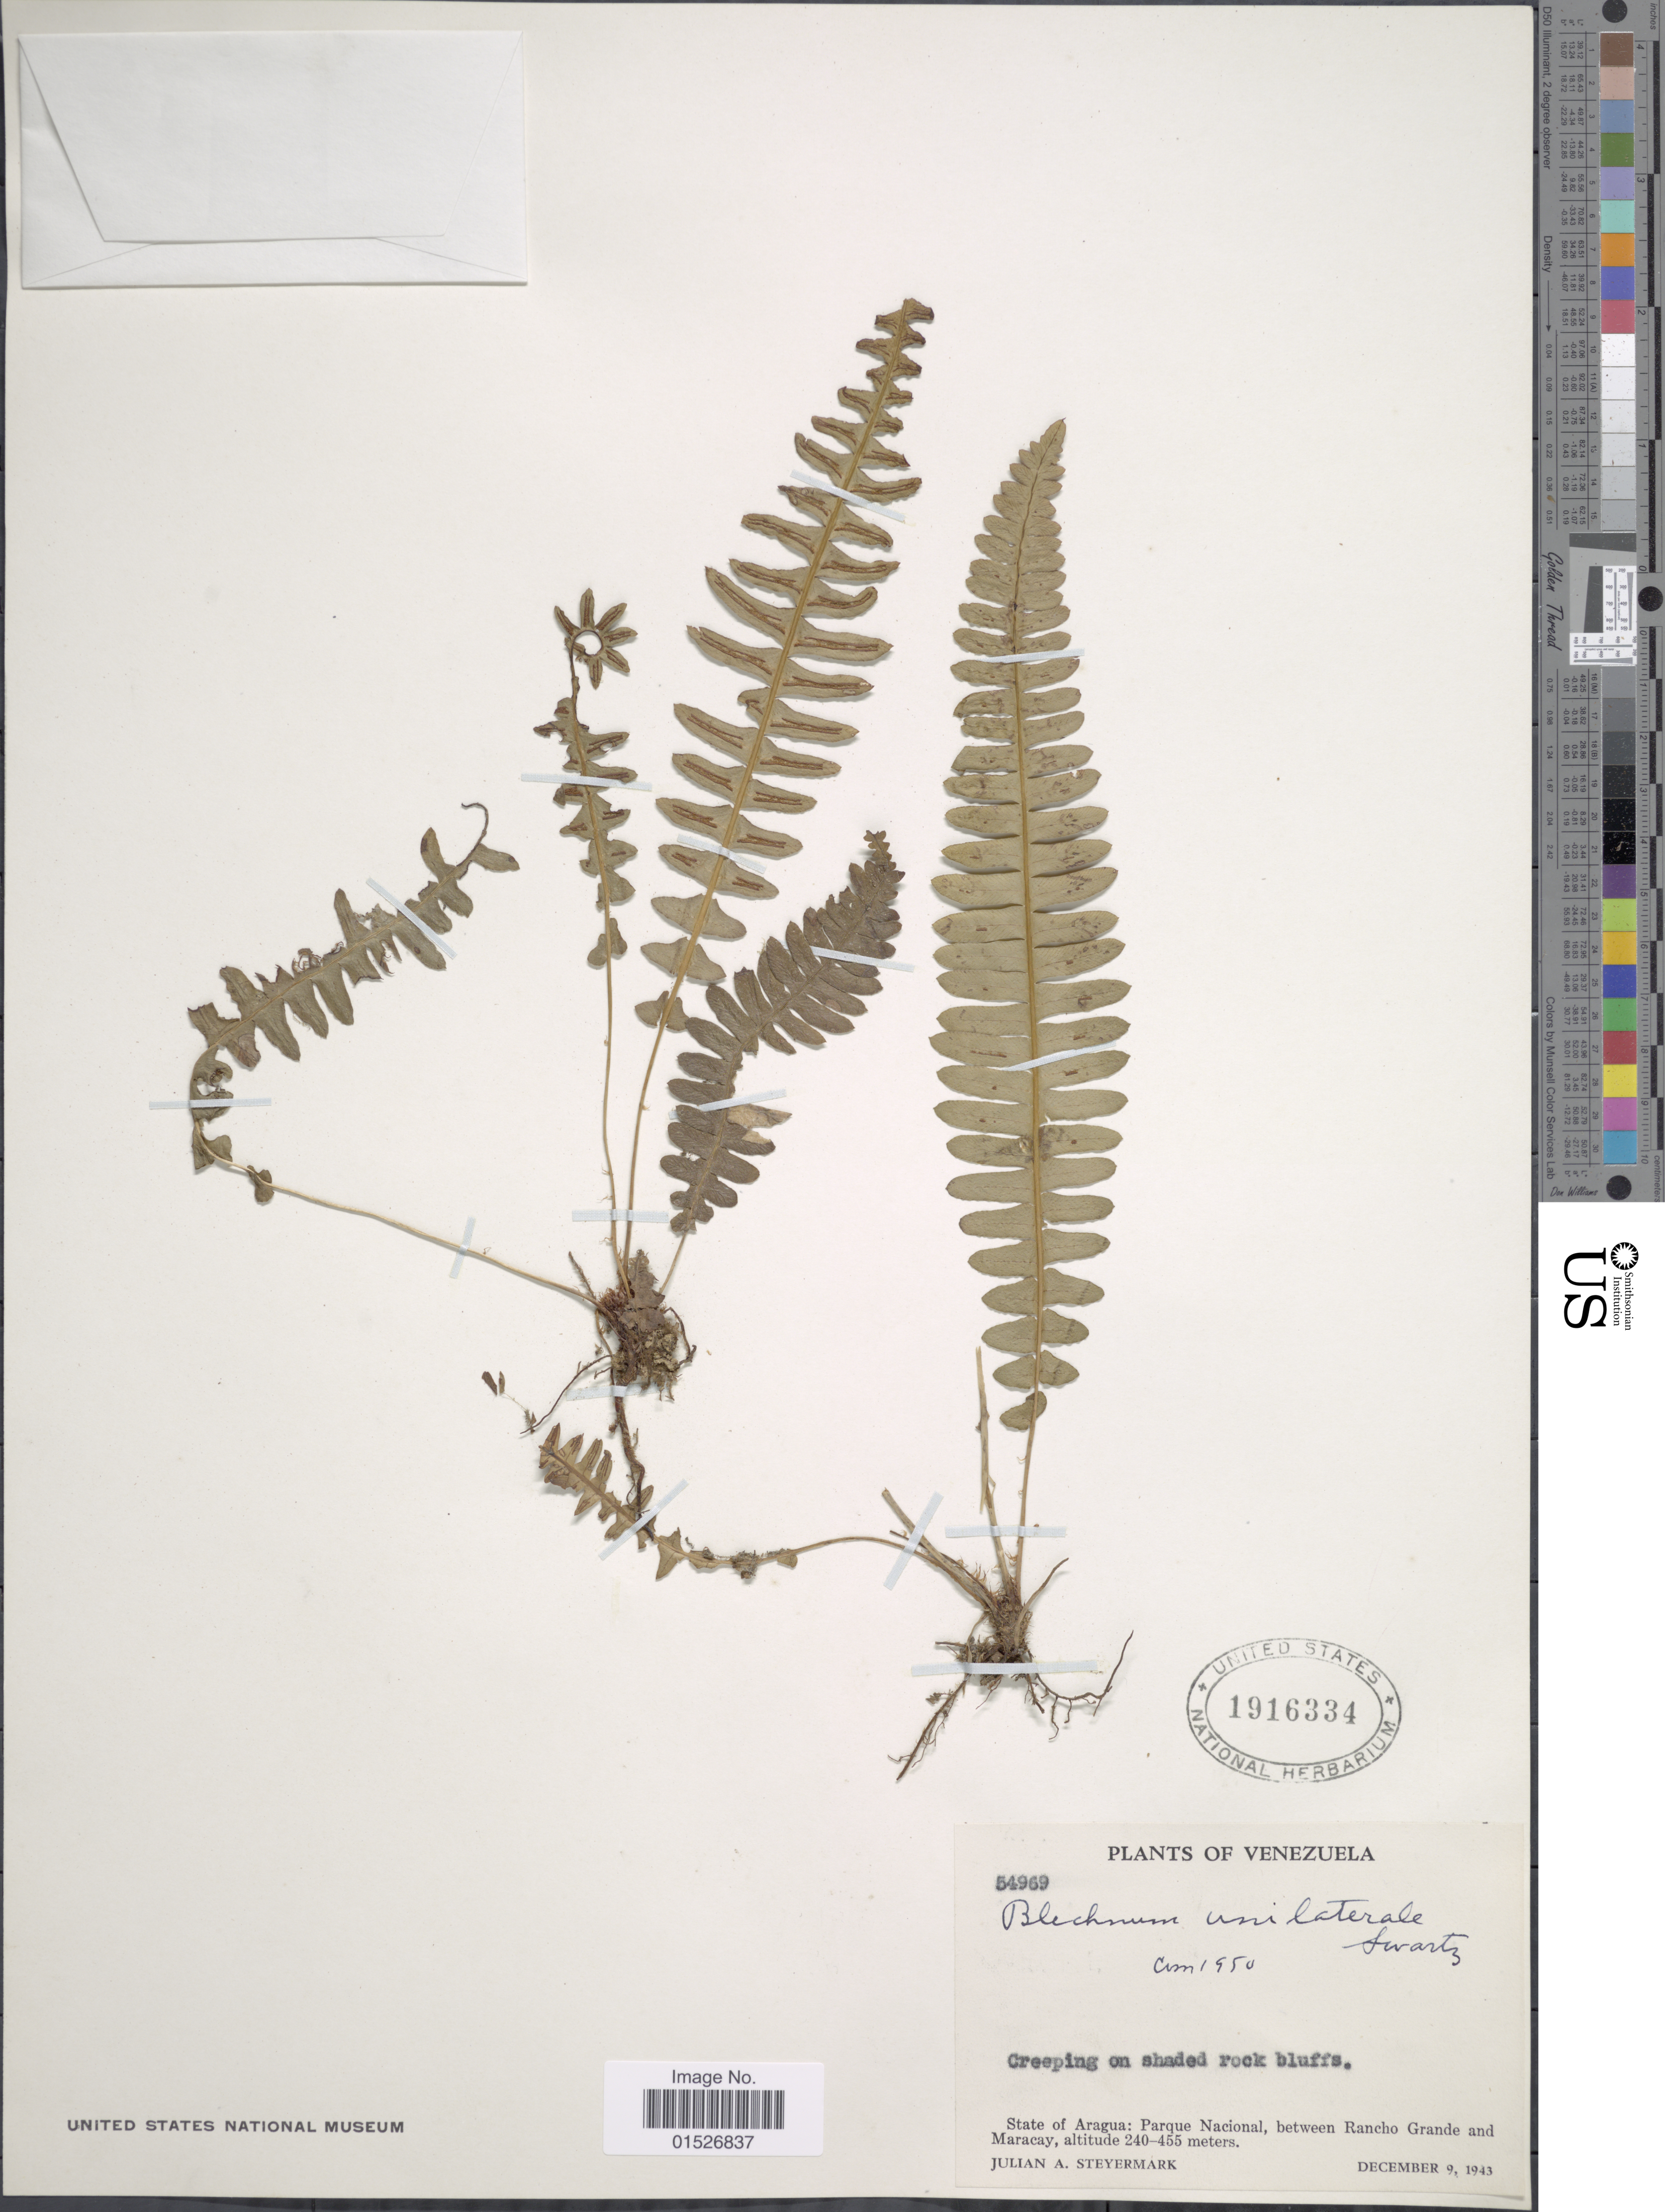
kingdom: Plantae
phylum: Tracheophyta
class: Polypodiopsida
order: Polypodiales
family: Blechnaceae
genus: Blechnum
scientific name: Blechnum polypodioides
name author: Raddi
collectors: J. Steyermark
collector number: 54969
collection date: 1943-12-09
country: Venezuela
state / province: Aragua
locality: State of Aragua: Parque Nacional, between Rancho Grande and Maracay.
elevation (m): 240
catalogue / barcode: US 1916334